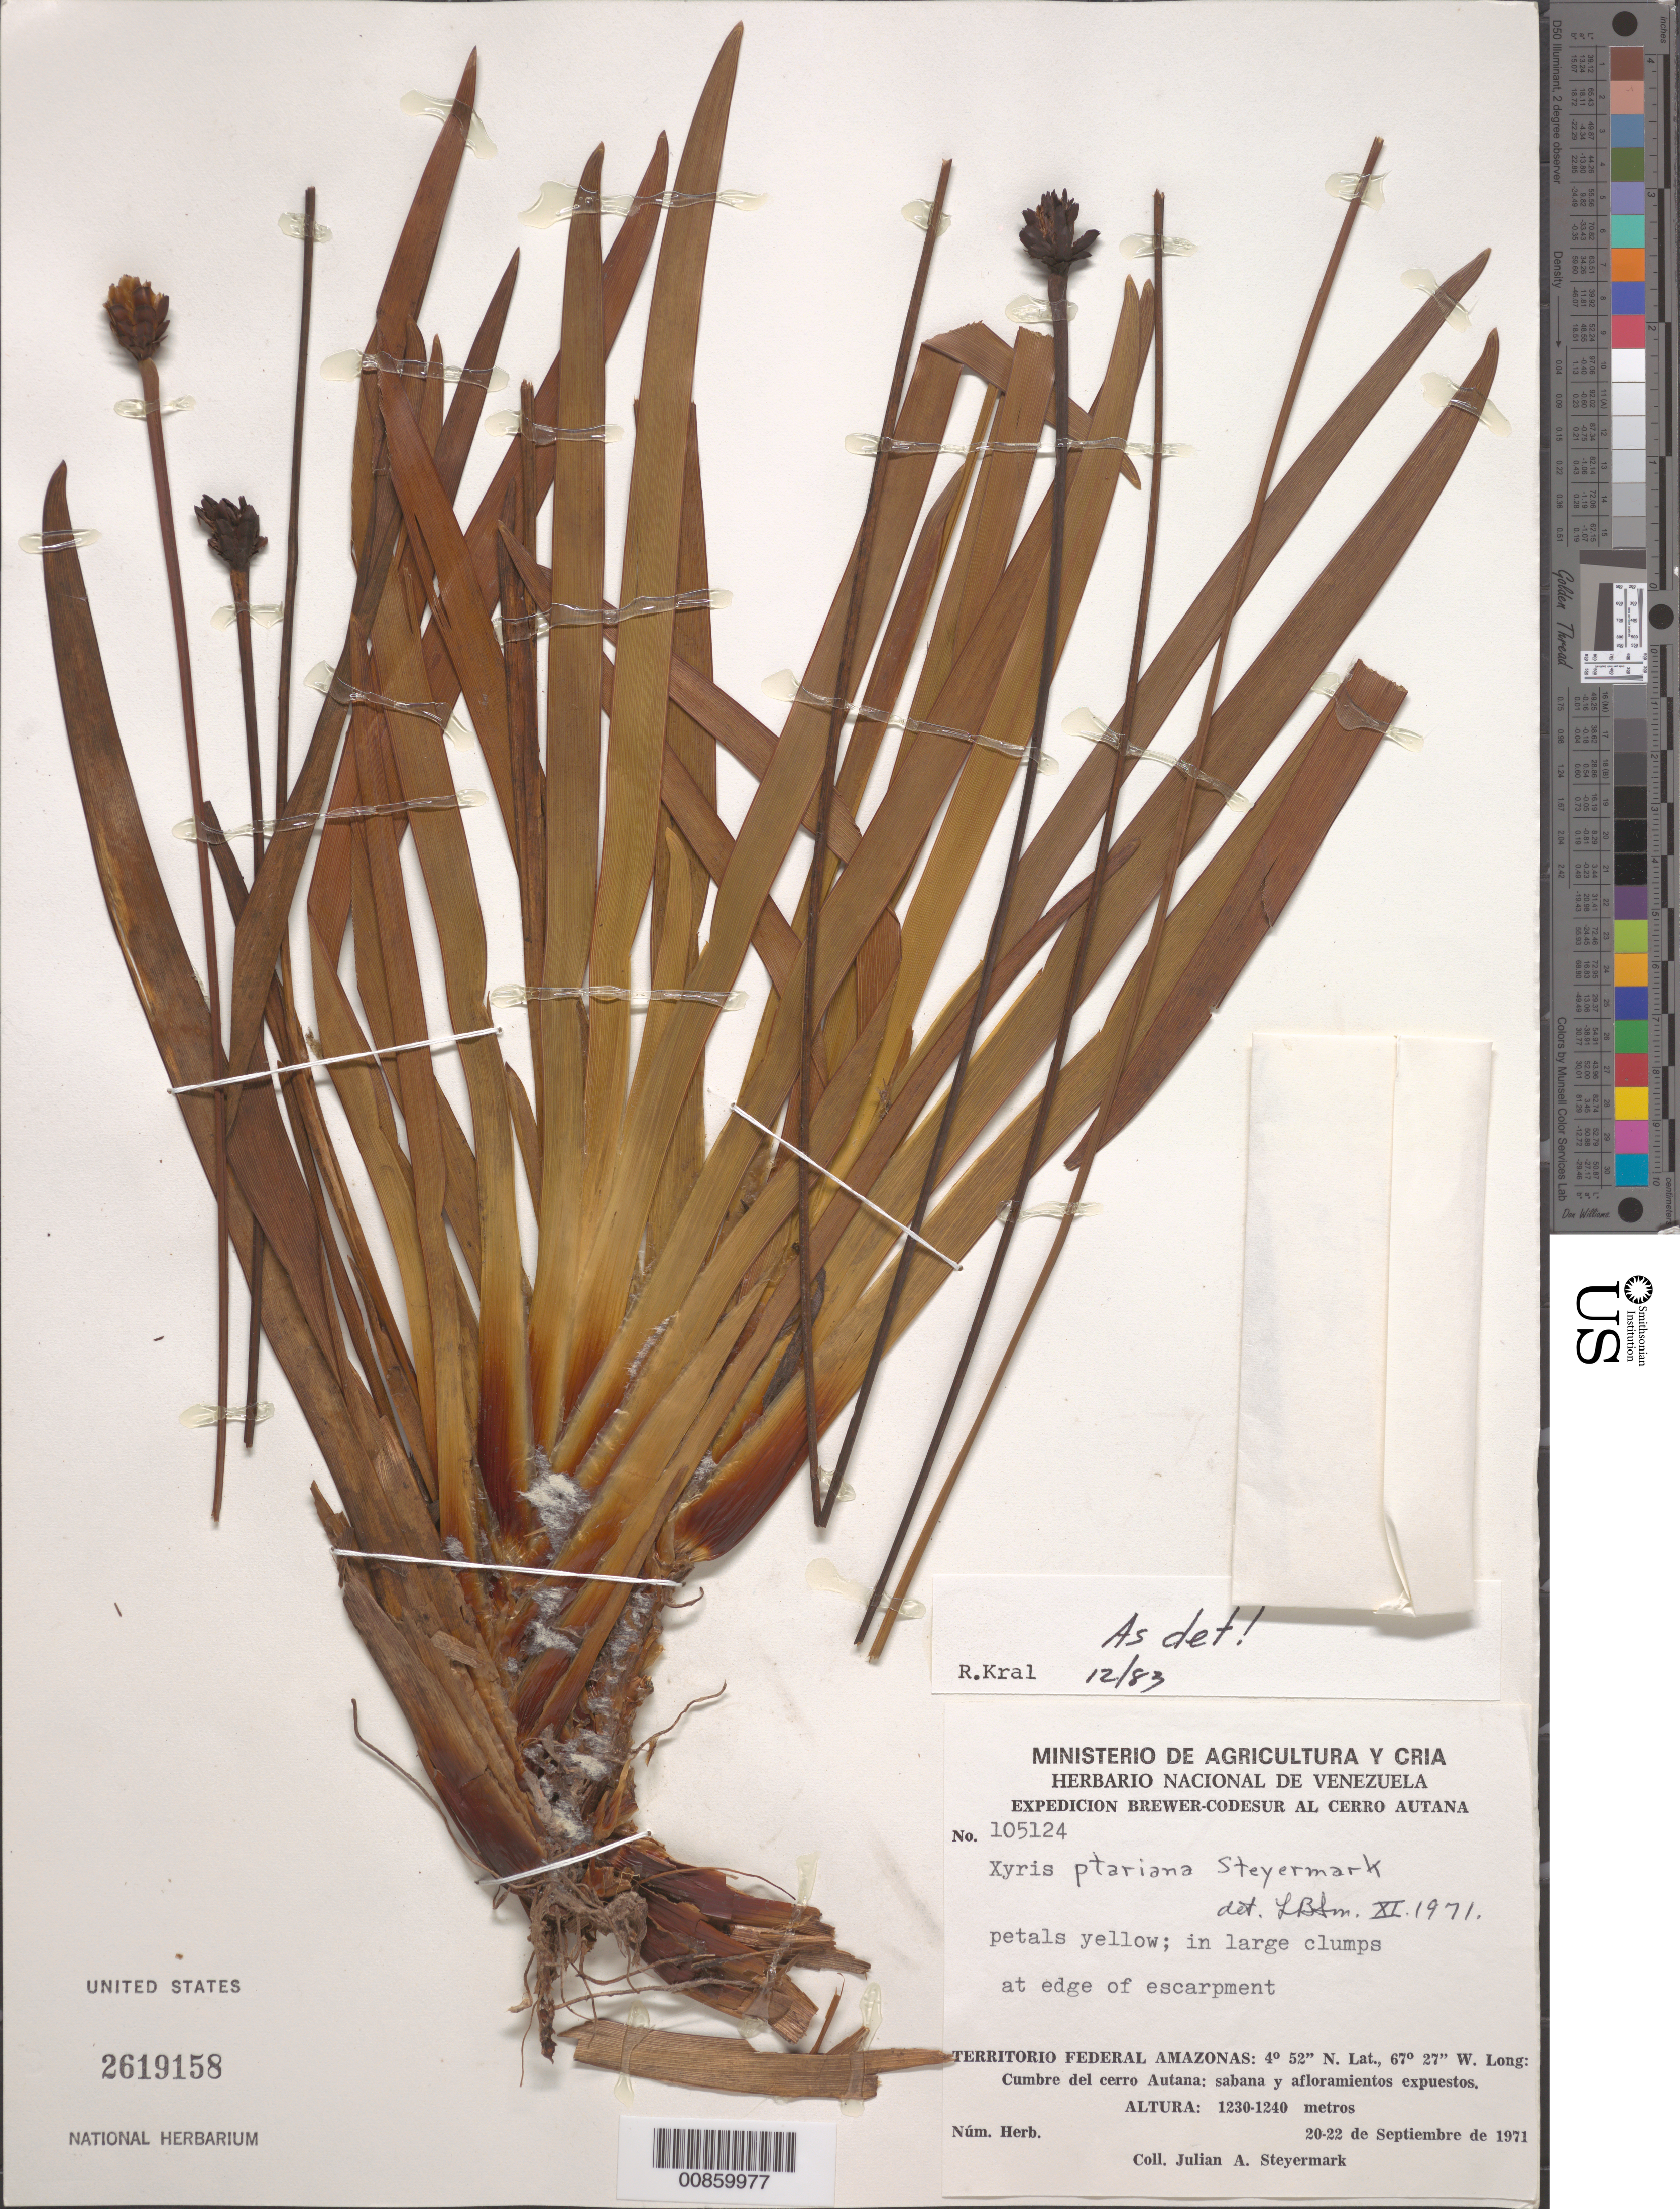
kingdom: Plantae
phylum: Tracheophyta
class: Liliopsida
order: Poales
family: Xyridaceae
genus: Xyris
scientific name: Xyris ptariana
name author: Steyerm.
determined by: Kral, Robert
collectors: J. Steyermark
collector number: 105124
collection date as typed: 20-Sep-71 to 22-Sep-71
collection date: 1971-09-20/1971-09-22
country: Venezuela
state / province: Amazonas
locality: Cerro Autana, cumbre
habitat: Sabana y afloramientos expuestos. At edge of escarpment.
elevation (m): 1230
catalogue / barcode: US 2619158